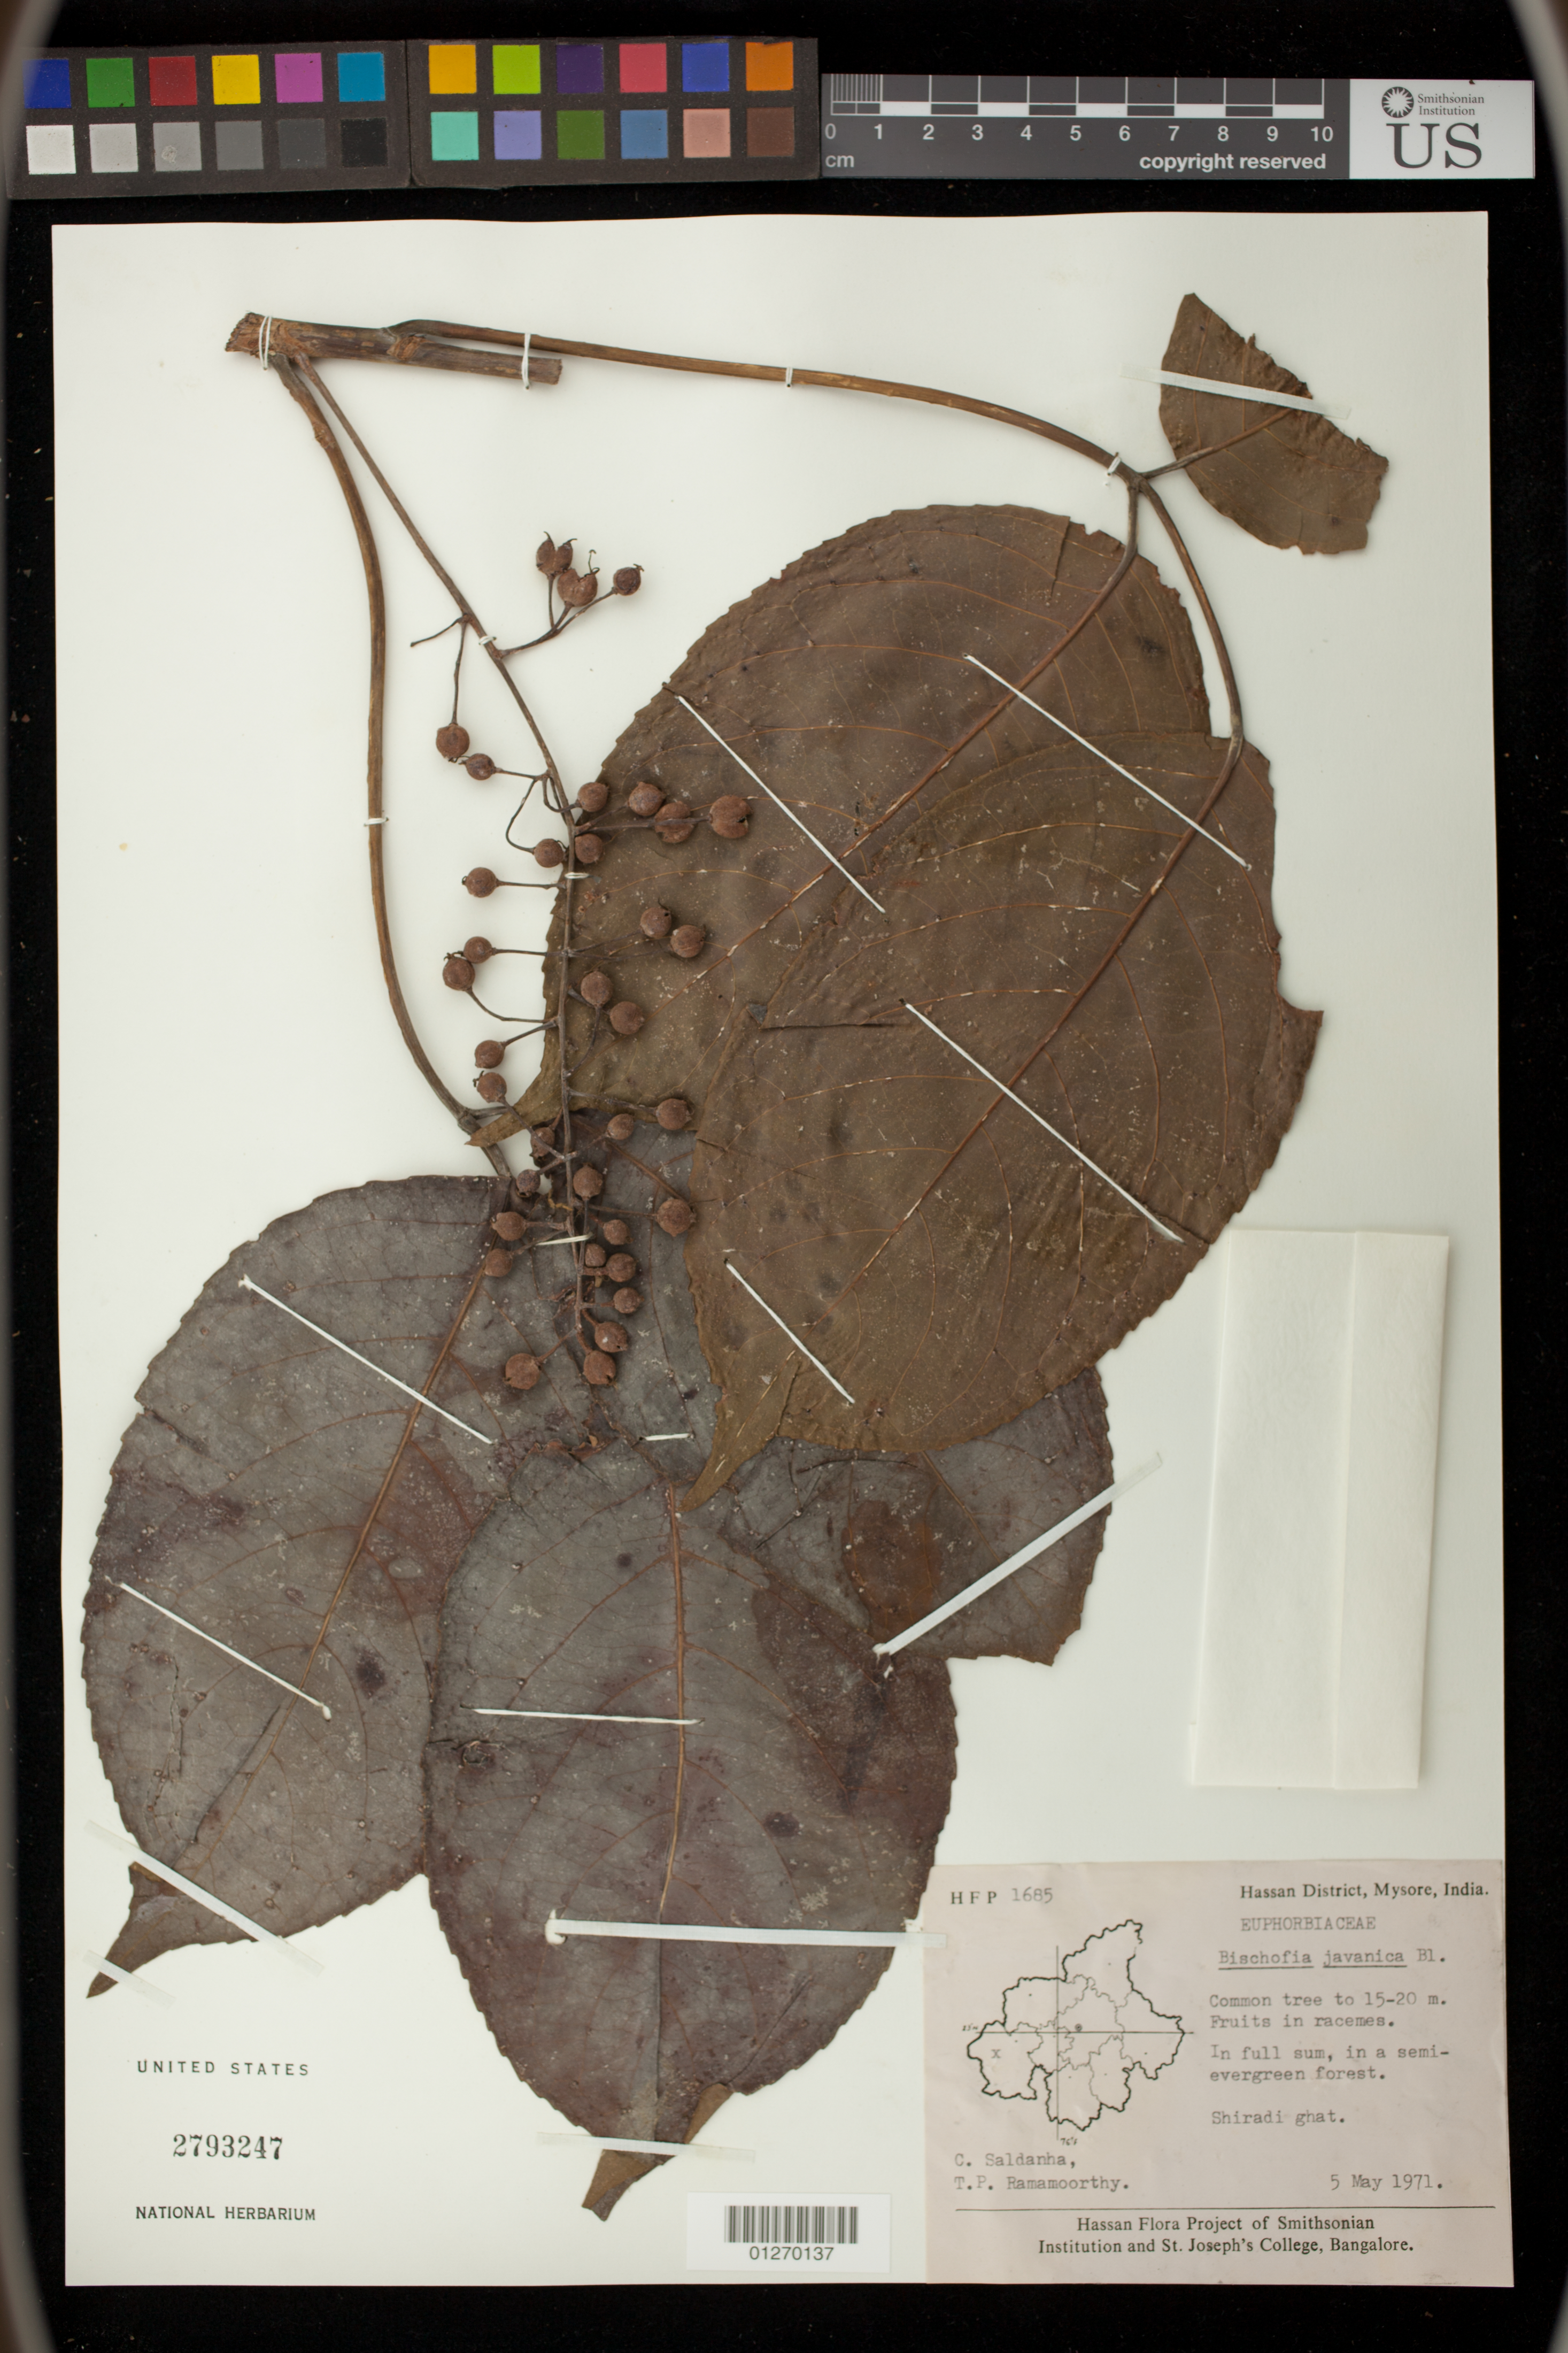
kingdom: Plantae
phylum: Tracheophyta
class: Magnoliopsida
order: Malpighiales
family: Phyllanthaceae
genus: Bischofia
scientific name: Bischofia javanica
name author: Blume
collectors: C. J. Saldanha & T. P. Ramamoorthy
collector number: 1685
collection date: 1971-05-05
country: India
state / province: Karnataka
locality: Hassan District, Mysore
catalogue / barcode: US 2793247